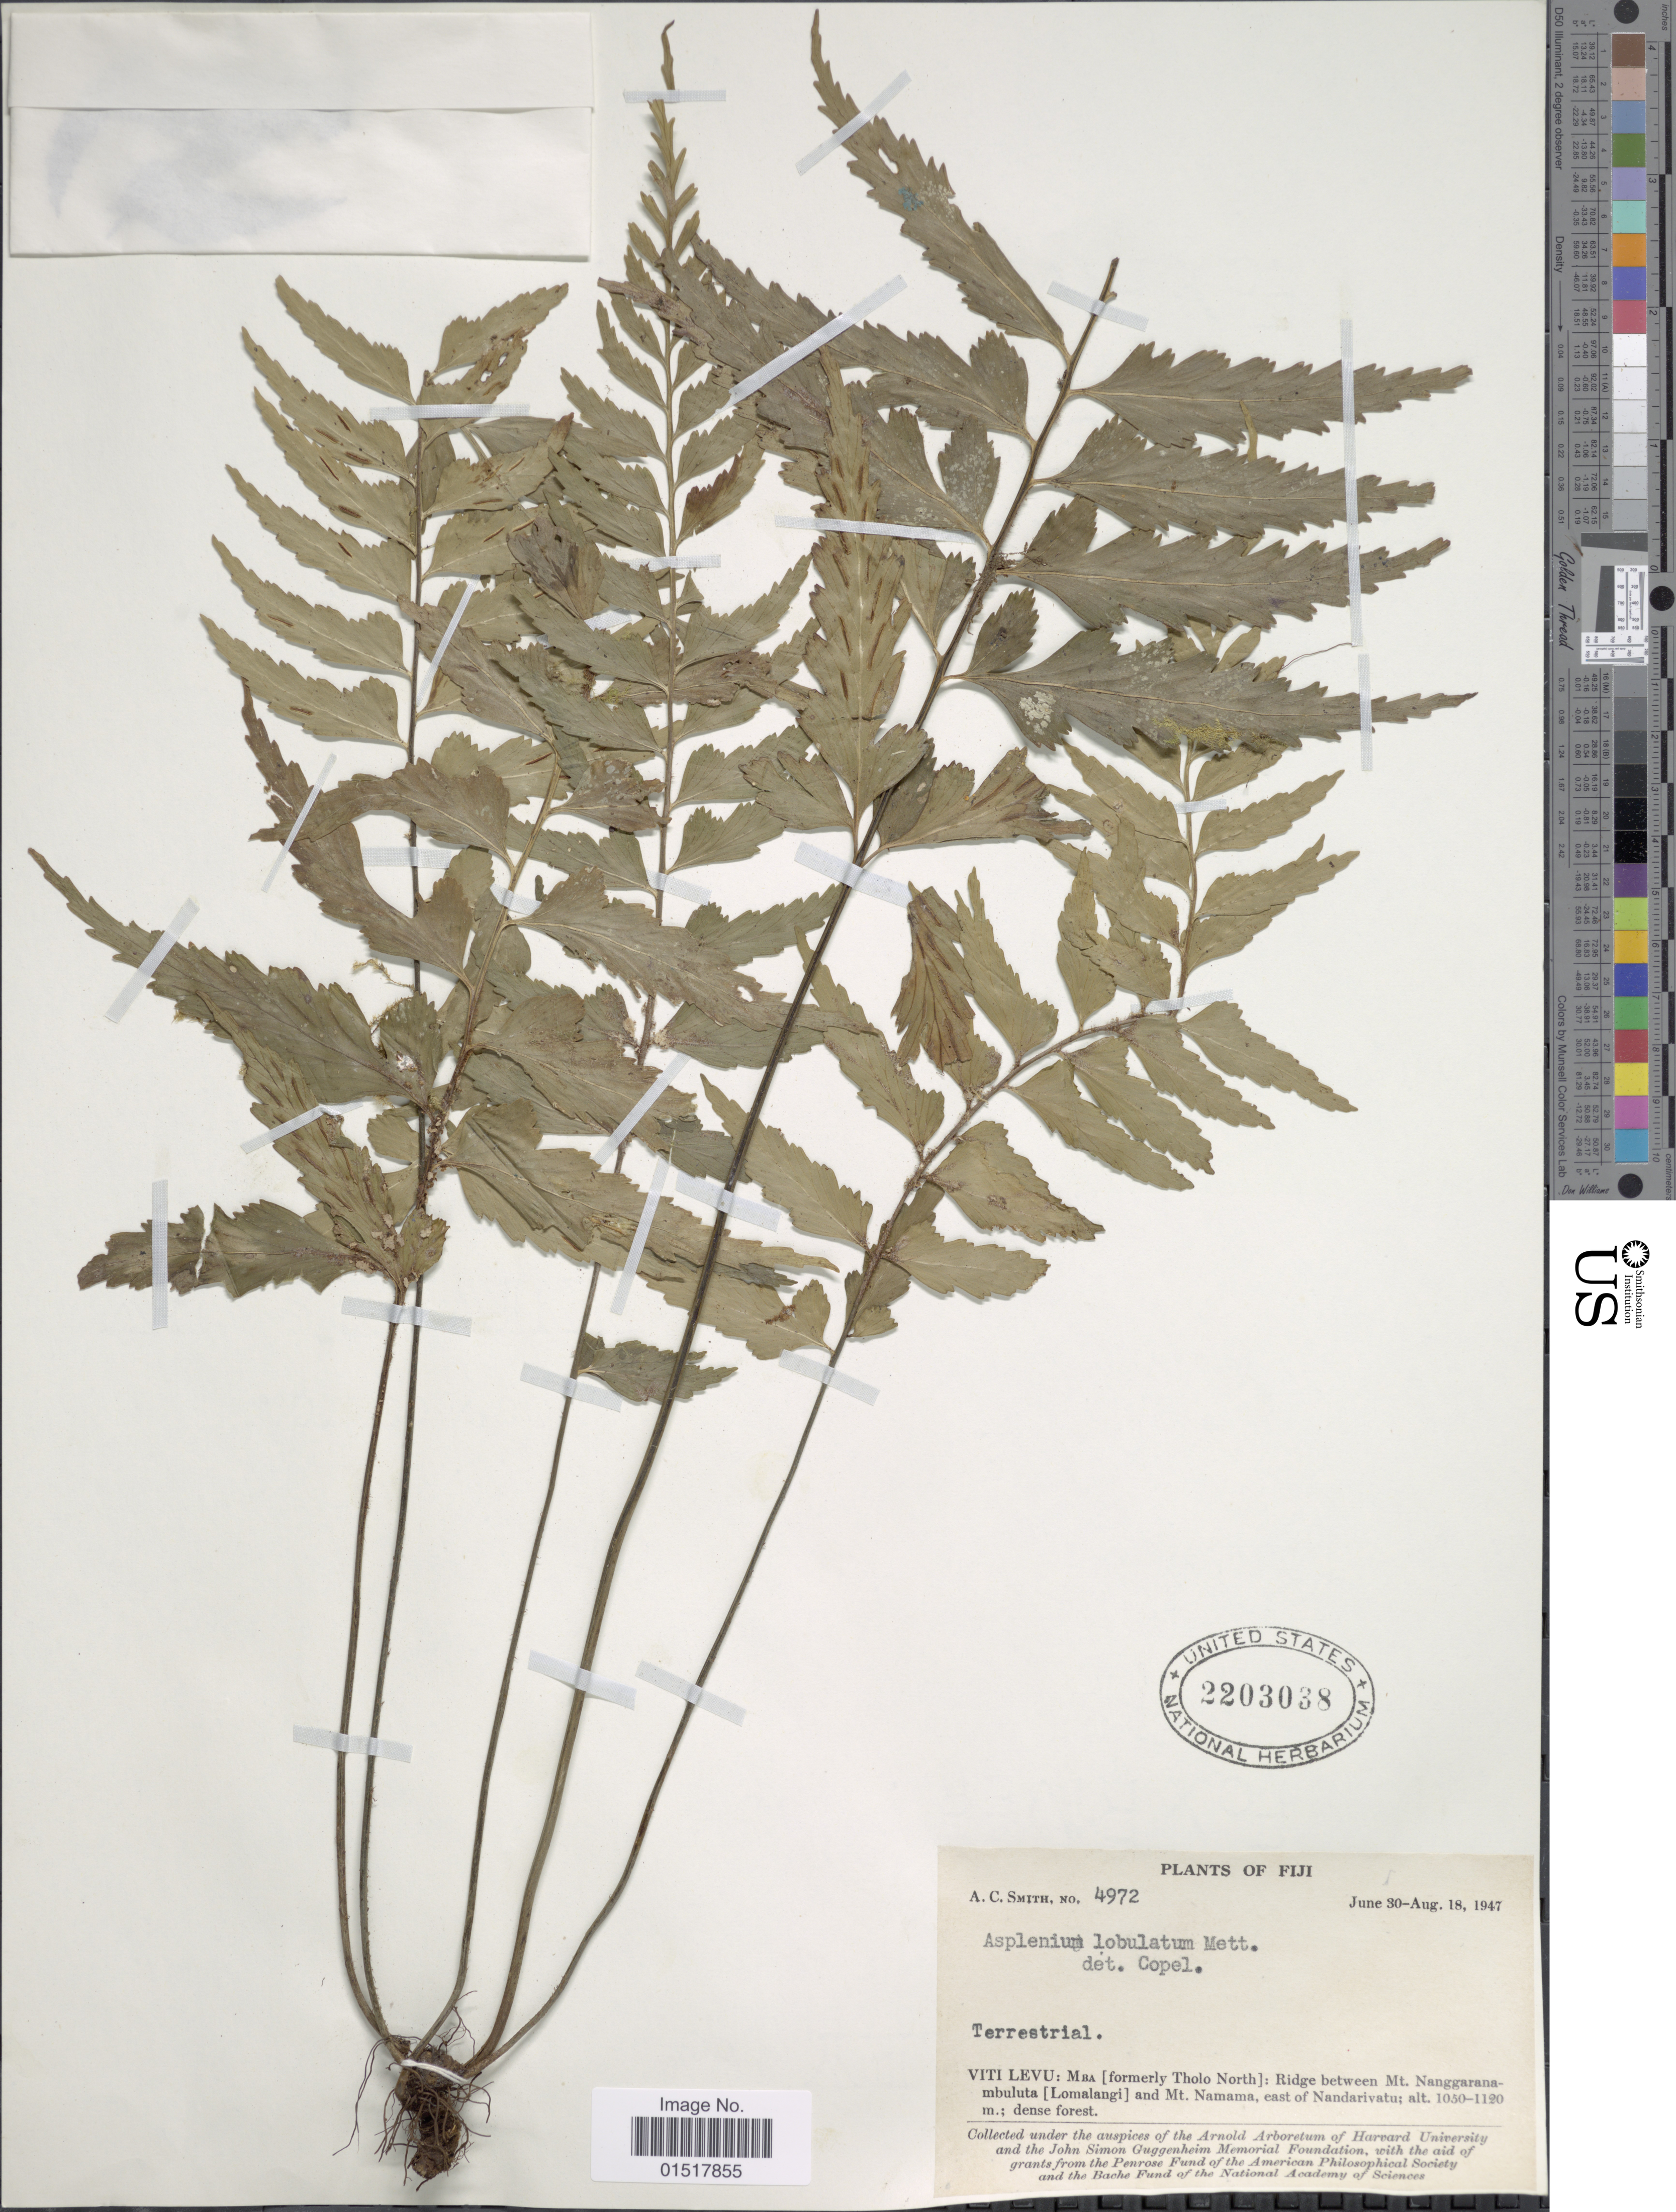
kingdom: Plantae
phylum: Tracheophyta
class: Polypodiopsida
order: Polypodiales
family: Aspleniaceae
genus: Asplenium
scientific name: Asplenium lobulatum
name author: Mett.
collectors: A. C. Smith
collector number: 4972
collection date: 1947-06-30/1947-08-18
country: Fiji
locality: Viti Levu: Mba [formerly Tholo North]: Ridge between Mt. Nanggarana-mbuluta [Lomalangi] and Mt. Namama, east of Nandarivatu.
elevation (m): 1050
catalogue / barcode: US 2203038